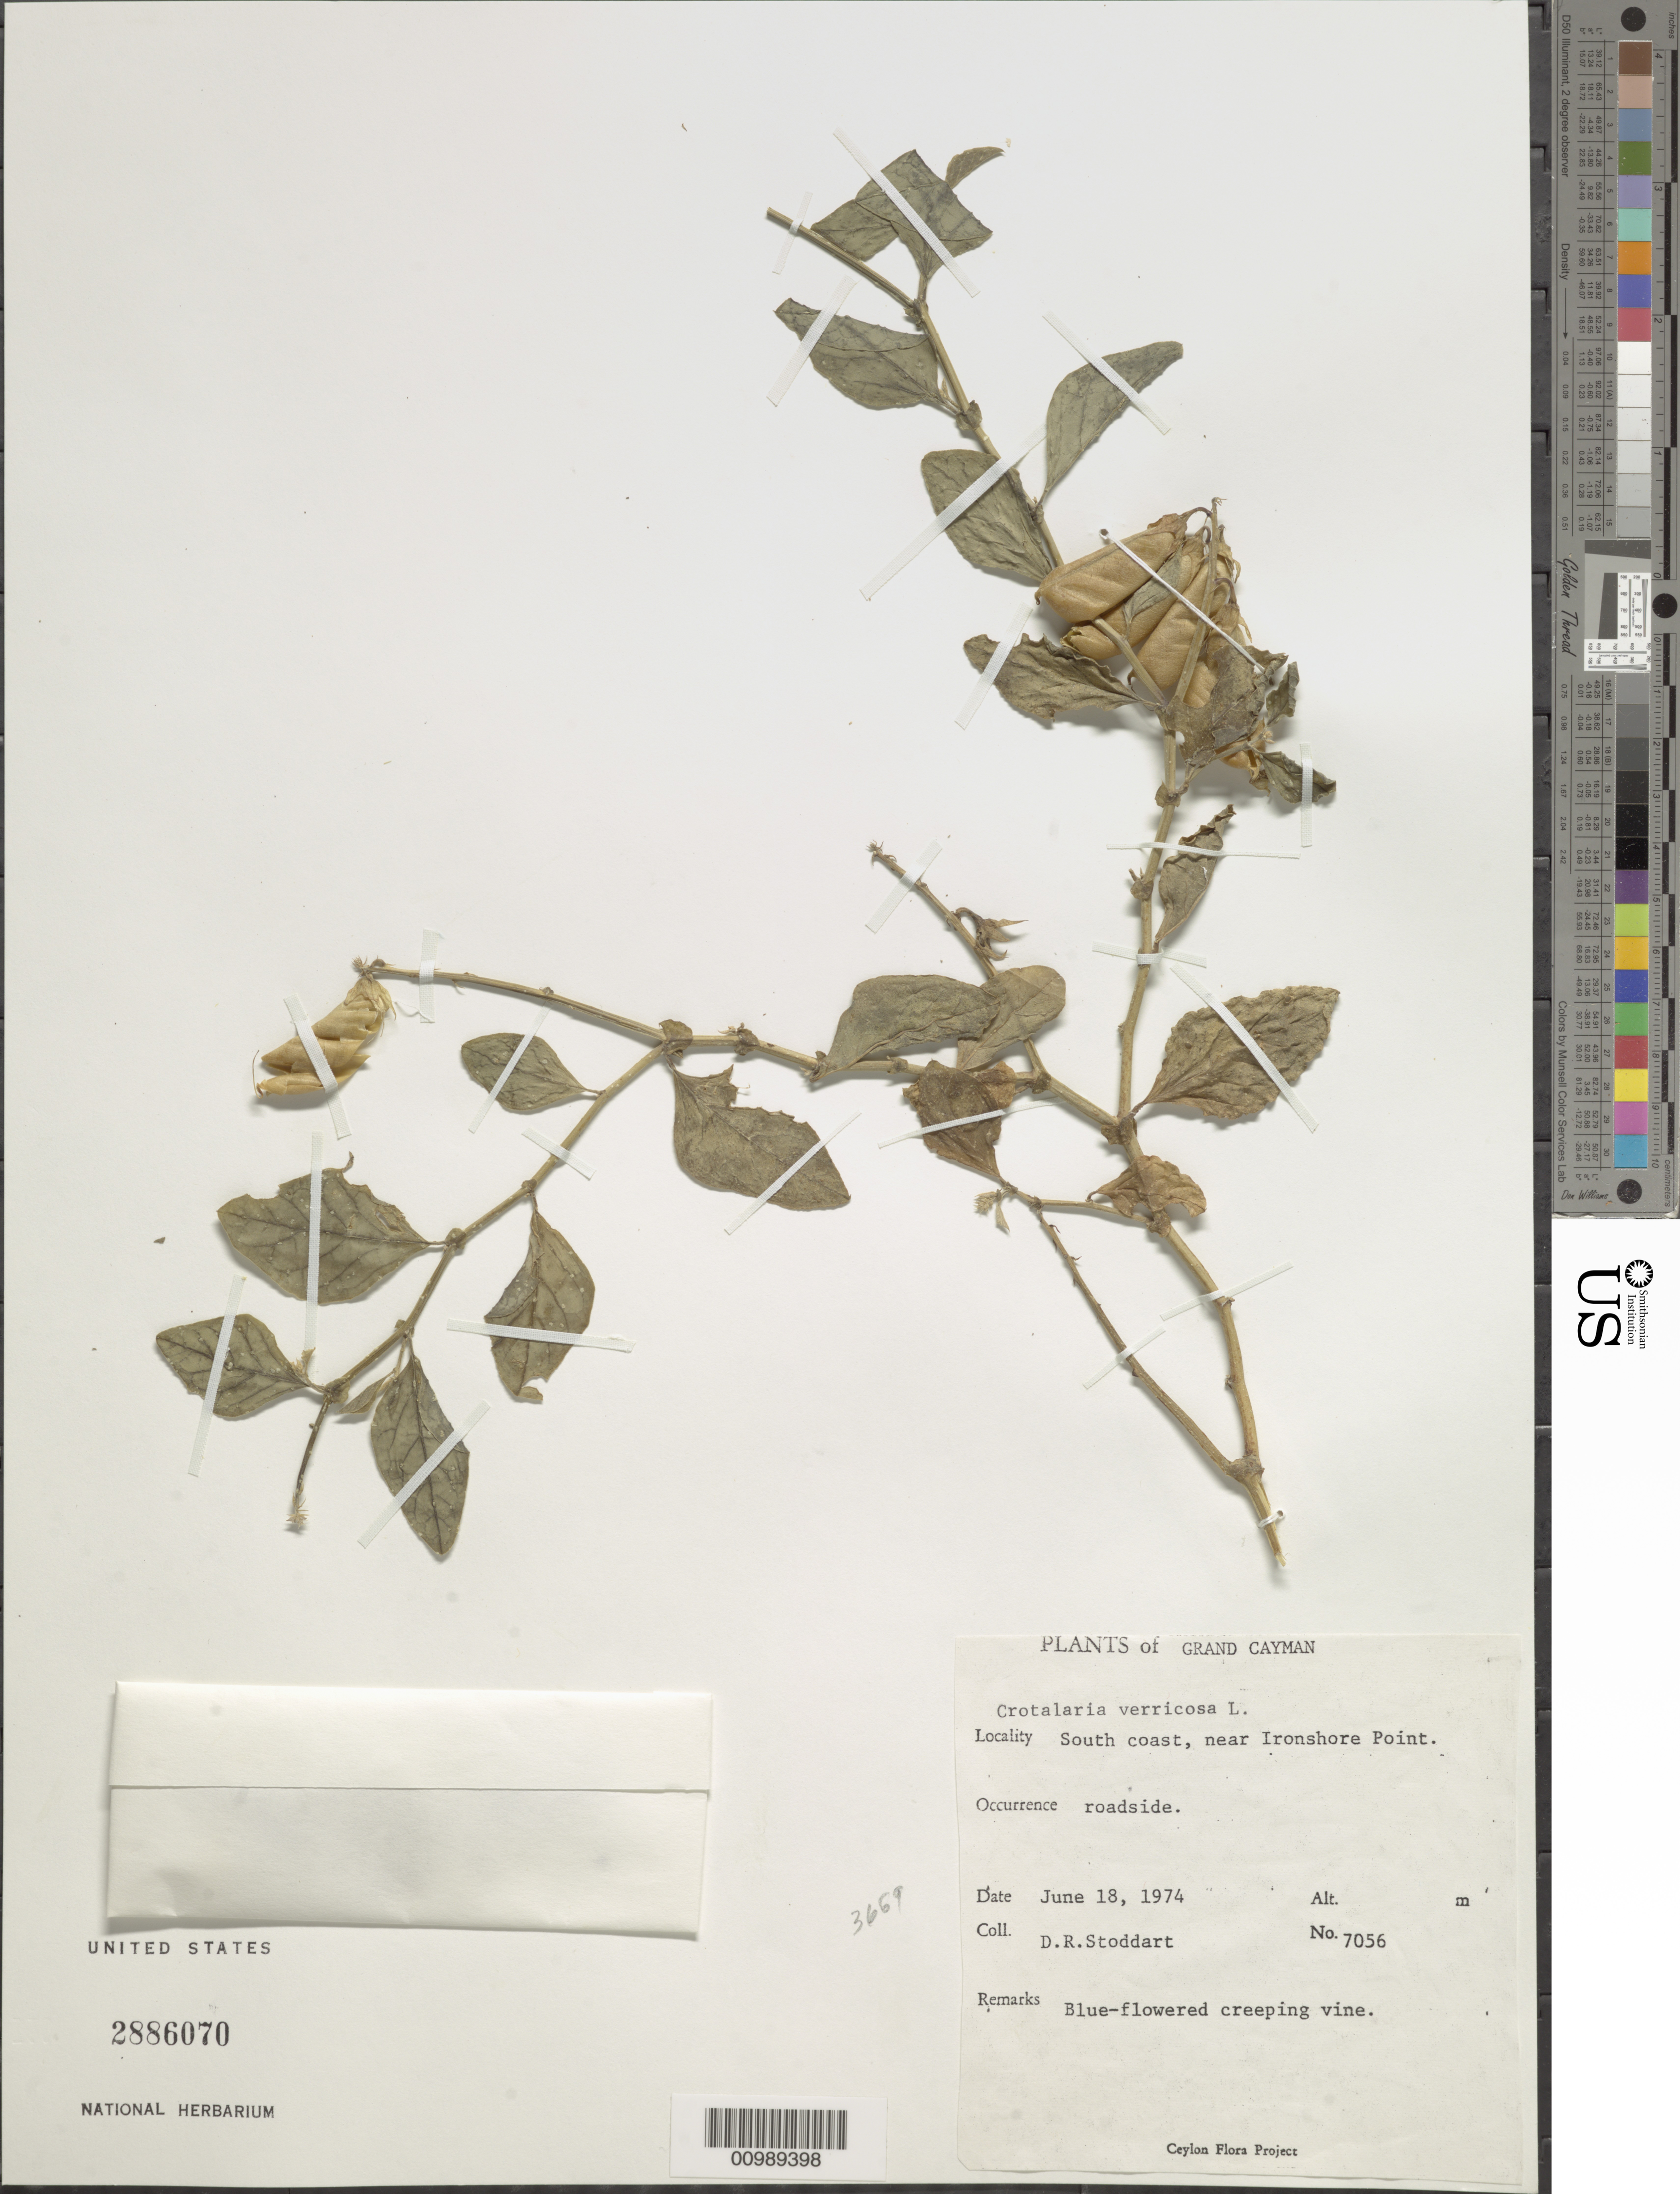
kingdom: Plantae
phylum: Tracheophyta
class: Magnoliopsida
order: Fabales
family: Fabaceae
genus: Crotalaria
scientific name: Crotalaria verrucosa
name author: L.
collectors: D. R. Stoddart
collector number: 7056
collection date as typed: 18 Jun 1974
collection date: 1974-06-18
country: Cayman Islands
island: Grand Cayman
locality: S coast, near Ironshore Point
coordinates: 0 N, 0 E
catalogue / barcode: US 2886070